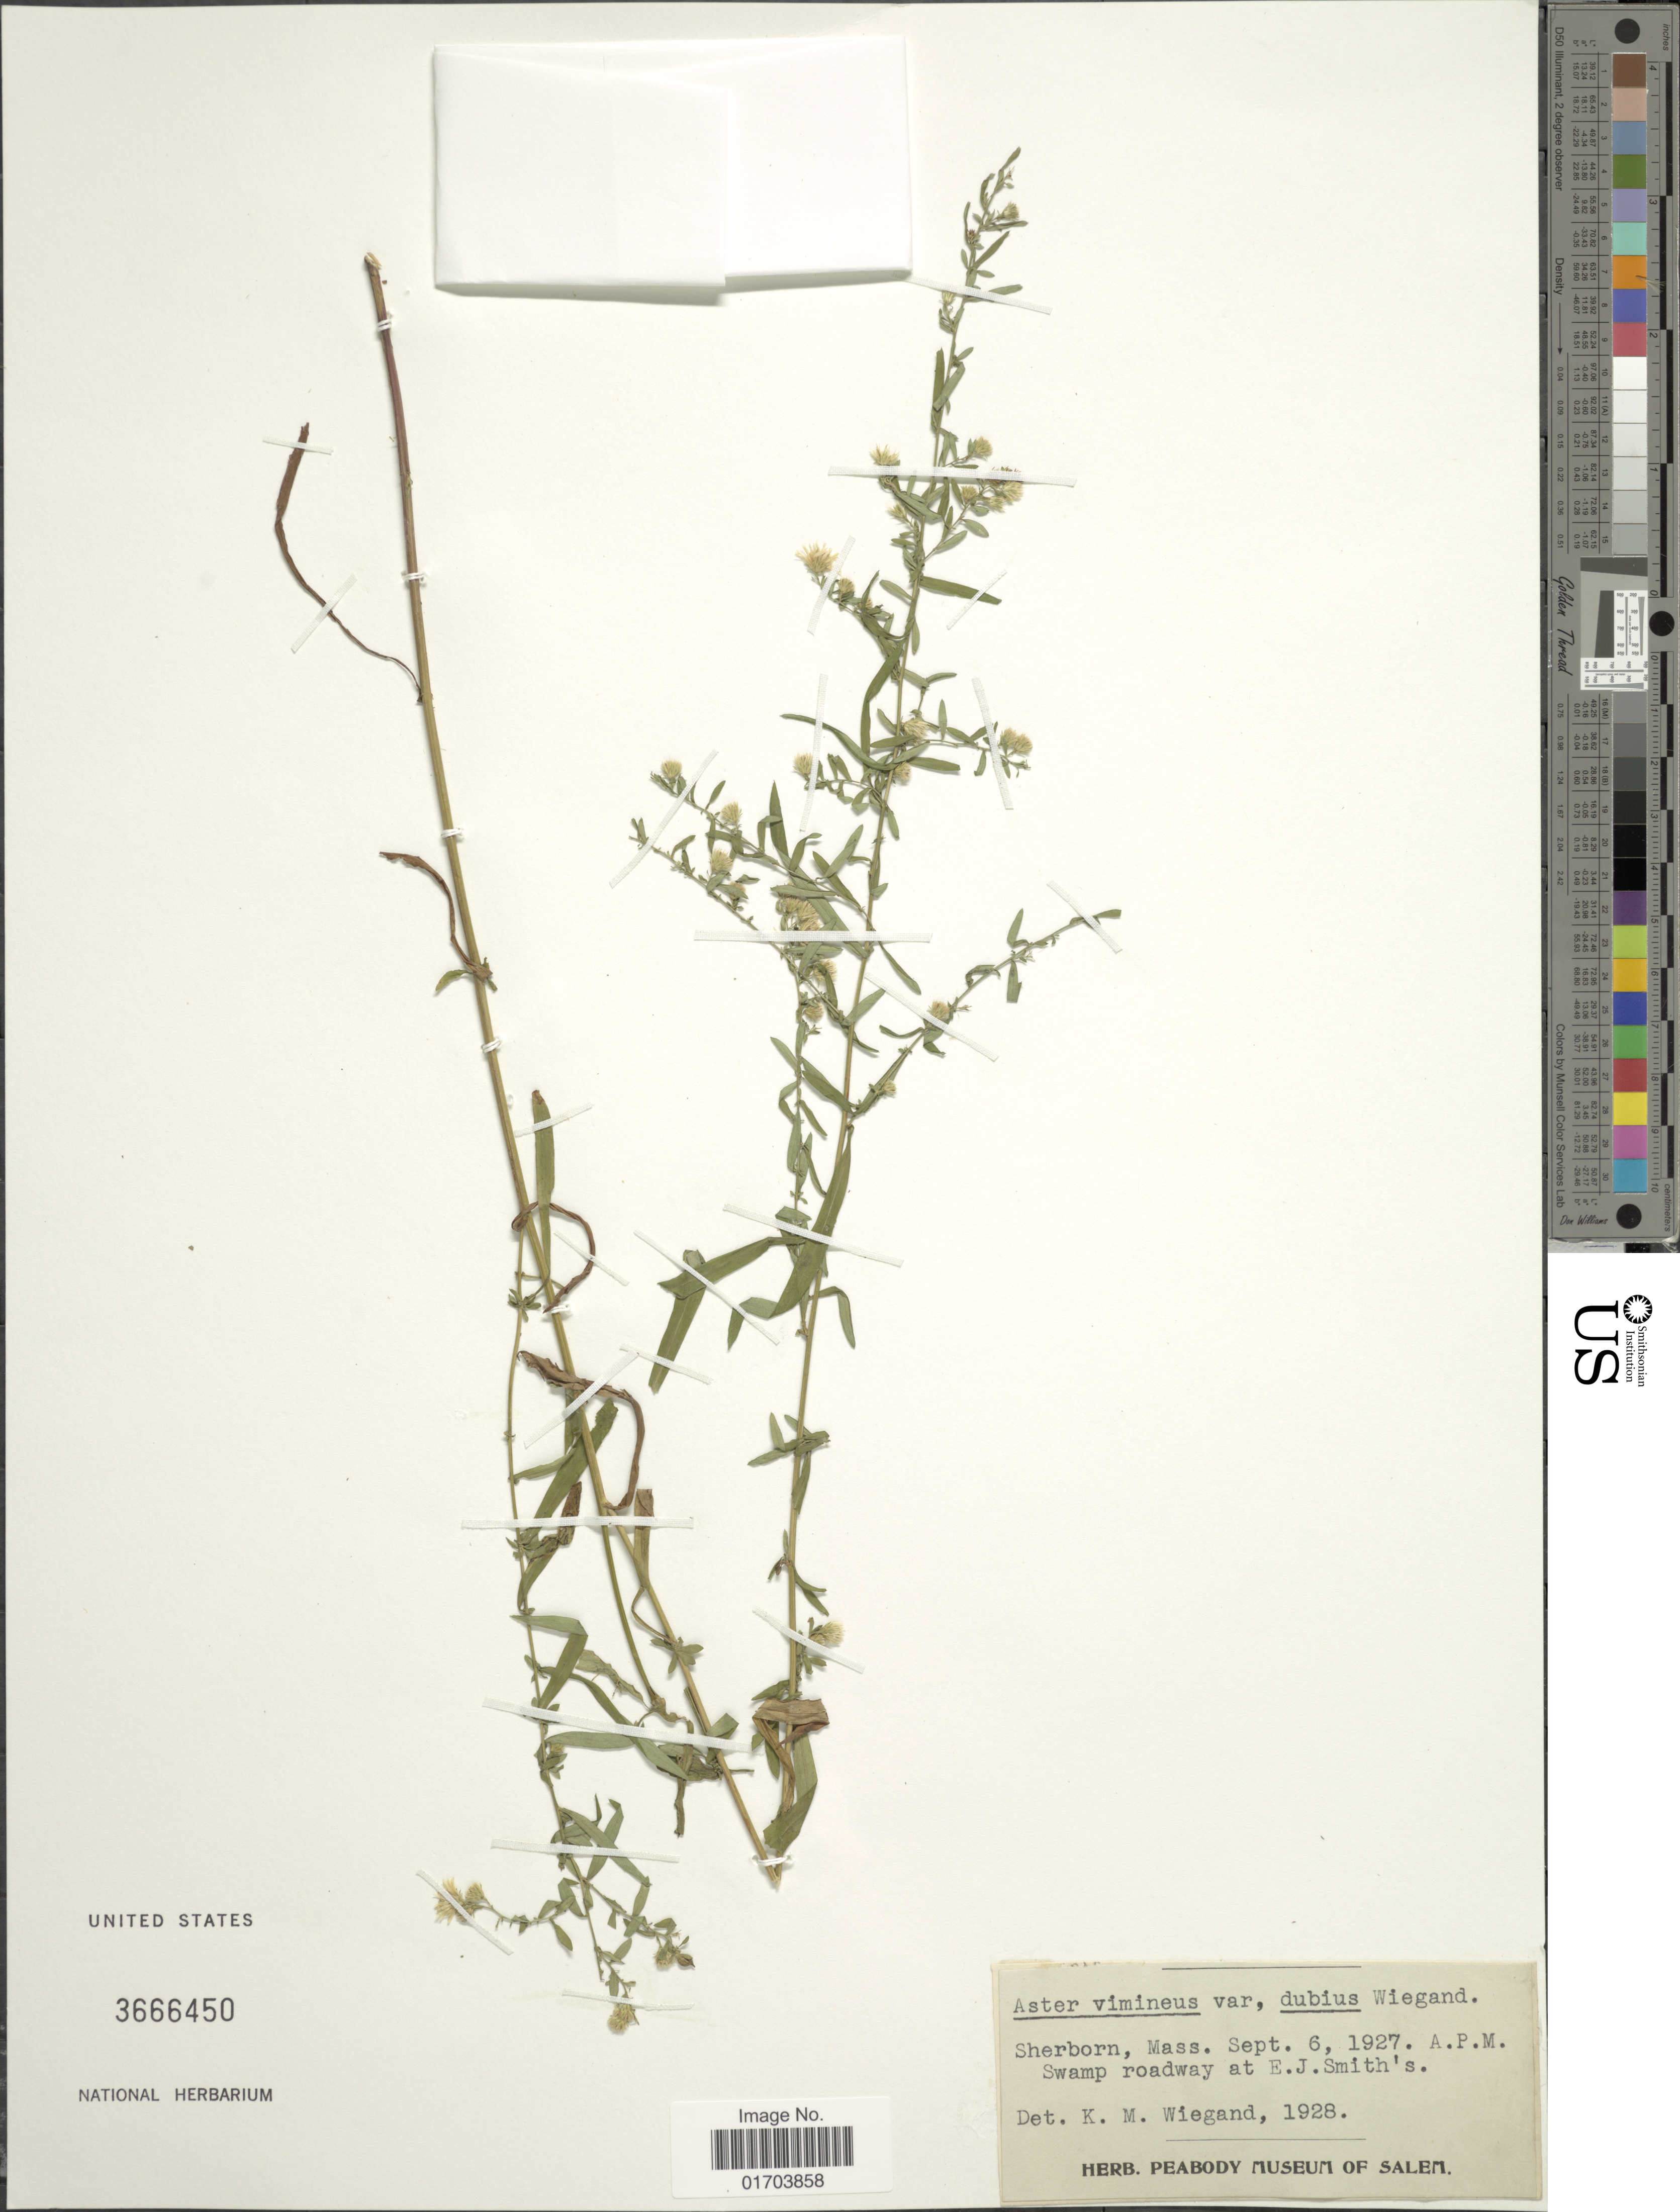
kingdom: Plantae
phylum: Tracheophyta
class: Magnoliopsida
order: Asterales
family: Asteraceae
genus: Symphyotrichum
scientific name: Symphyotrichum racemosum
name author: (Elliott) G.L. Nesom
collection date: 1927-09-06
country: United States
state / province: Massachusetts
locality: Sherborn, Swamp roadway at E.J. Smith's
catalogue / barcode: US 3666450